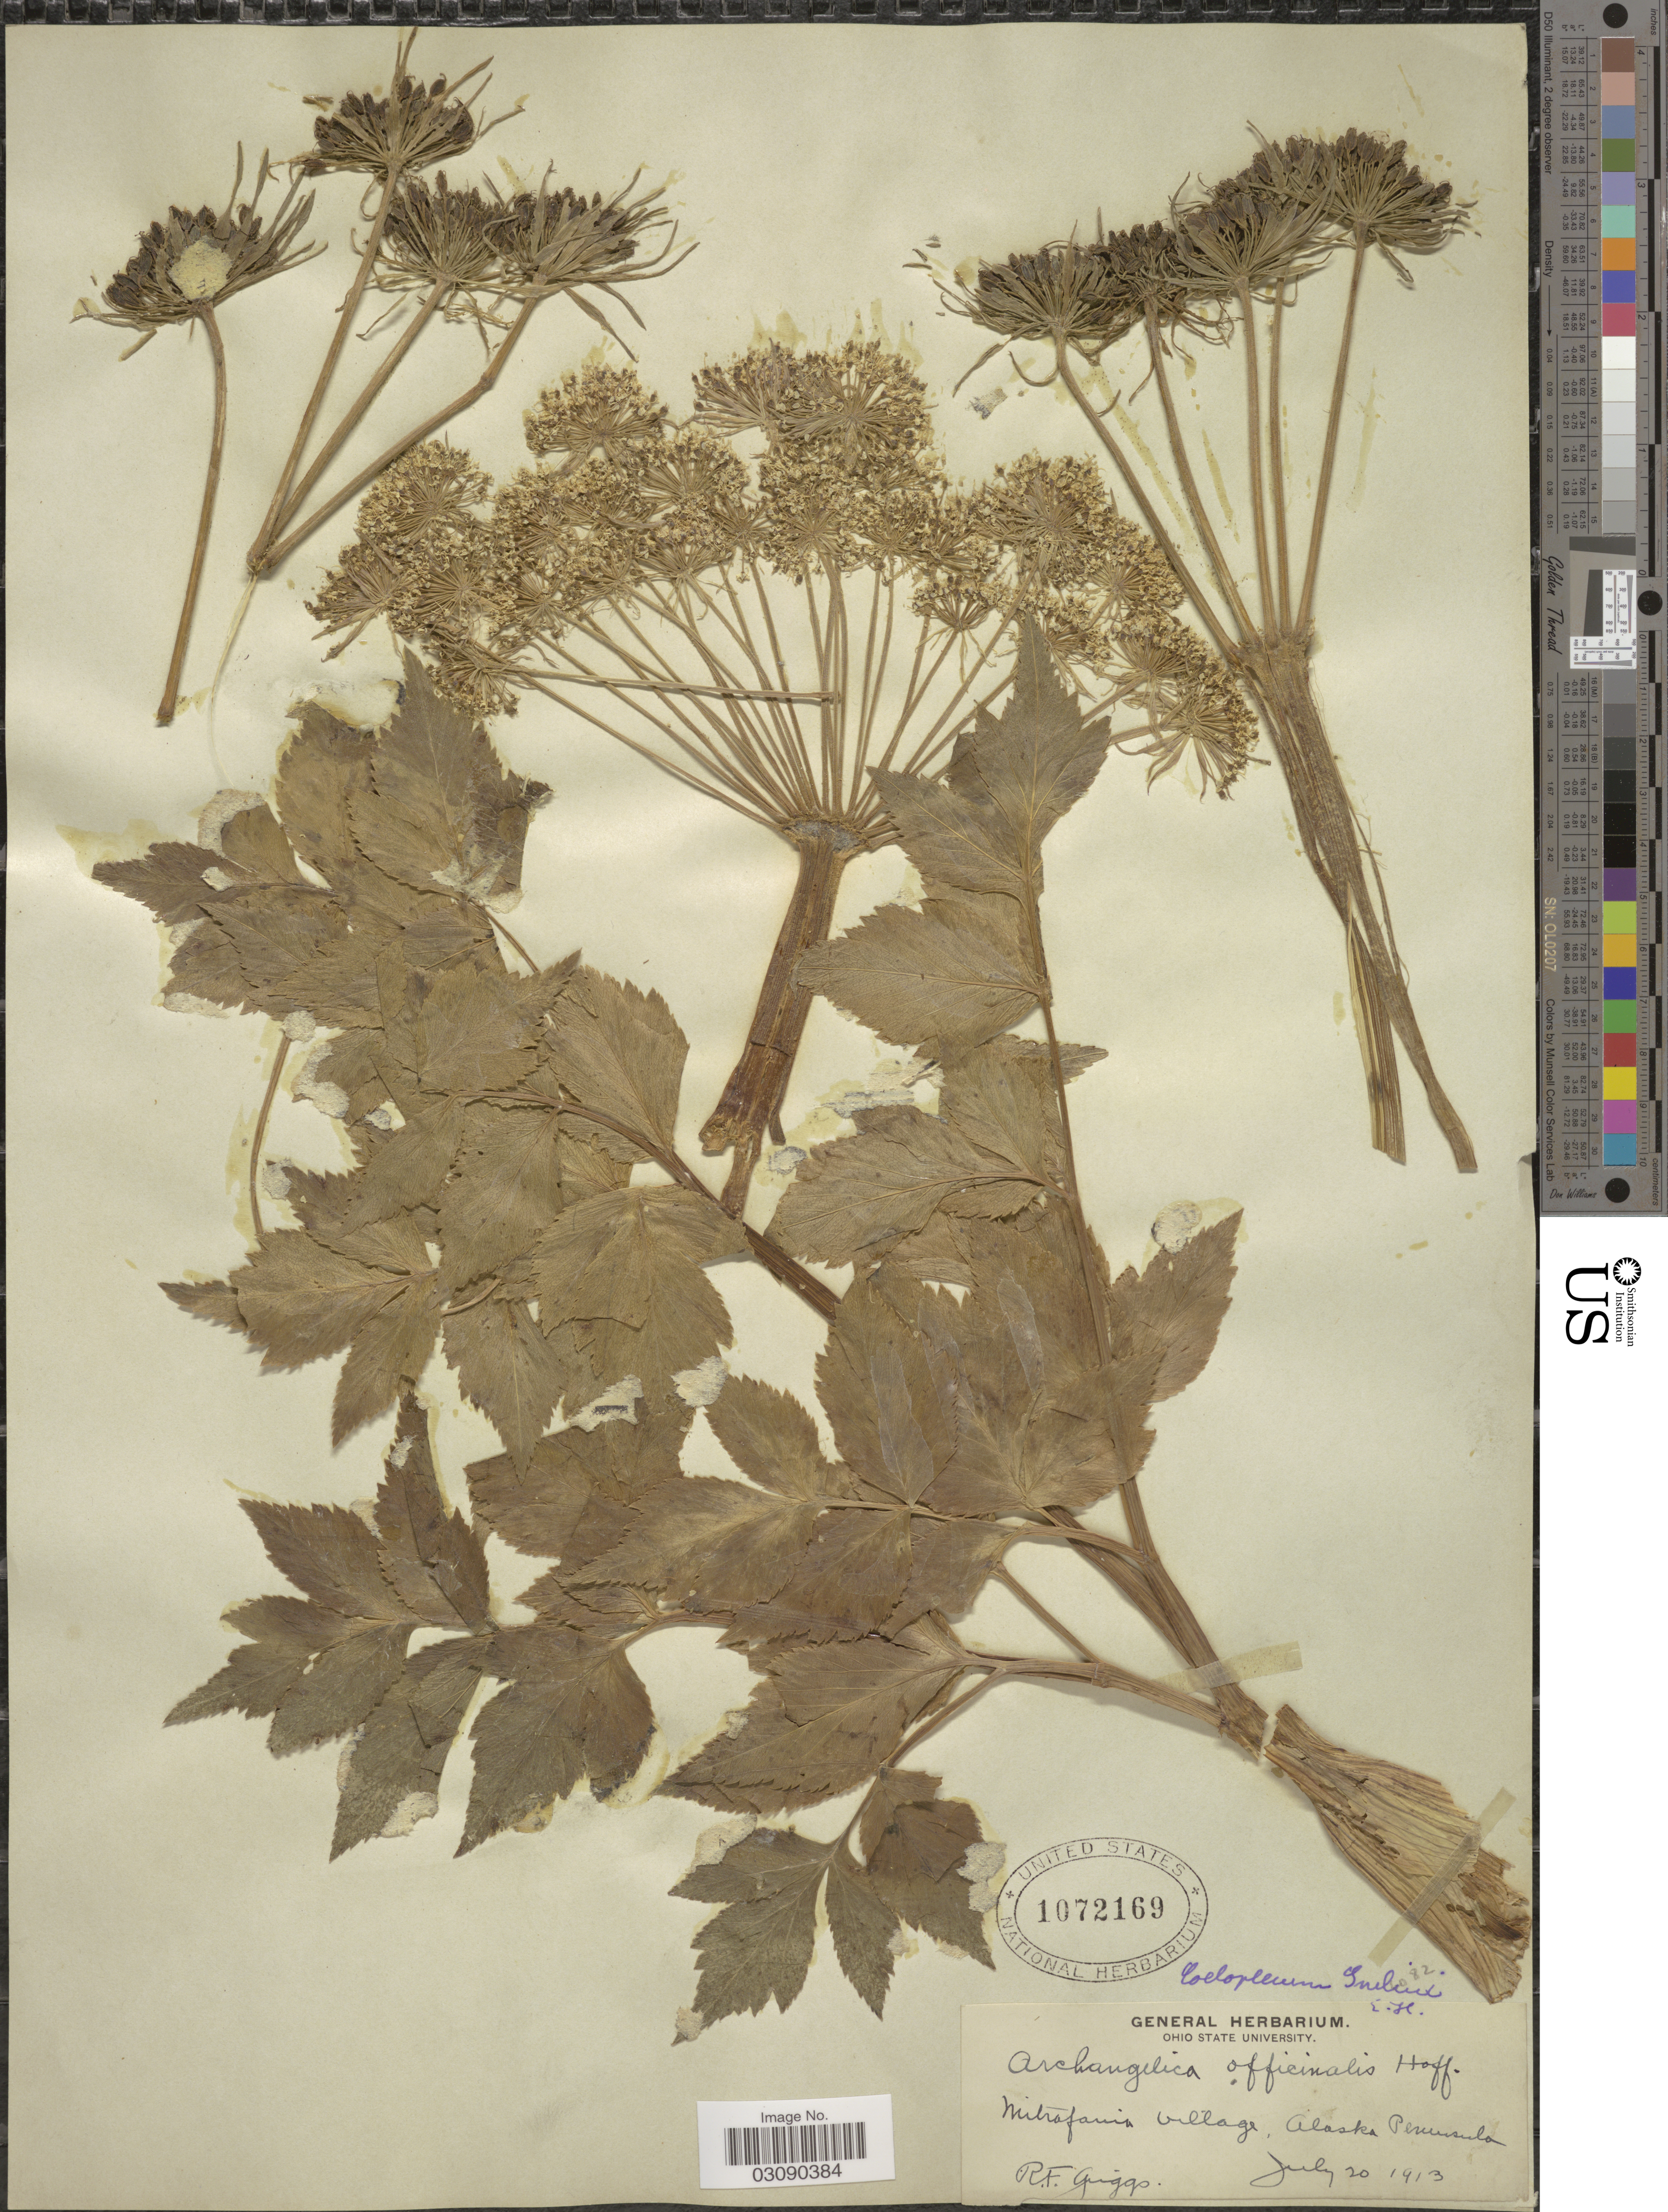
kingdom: Plantae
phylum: Tracheophyta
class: Magnoliopsida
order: Apiales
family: Apiaceae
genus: Angelica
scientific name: Angelica lucida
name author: L.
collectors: R. F. Griggs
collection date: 1913-07-20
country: United States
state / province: Alaska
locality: Mitrafania Village, Alaska Peninsula.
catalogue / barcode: US 1072169